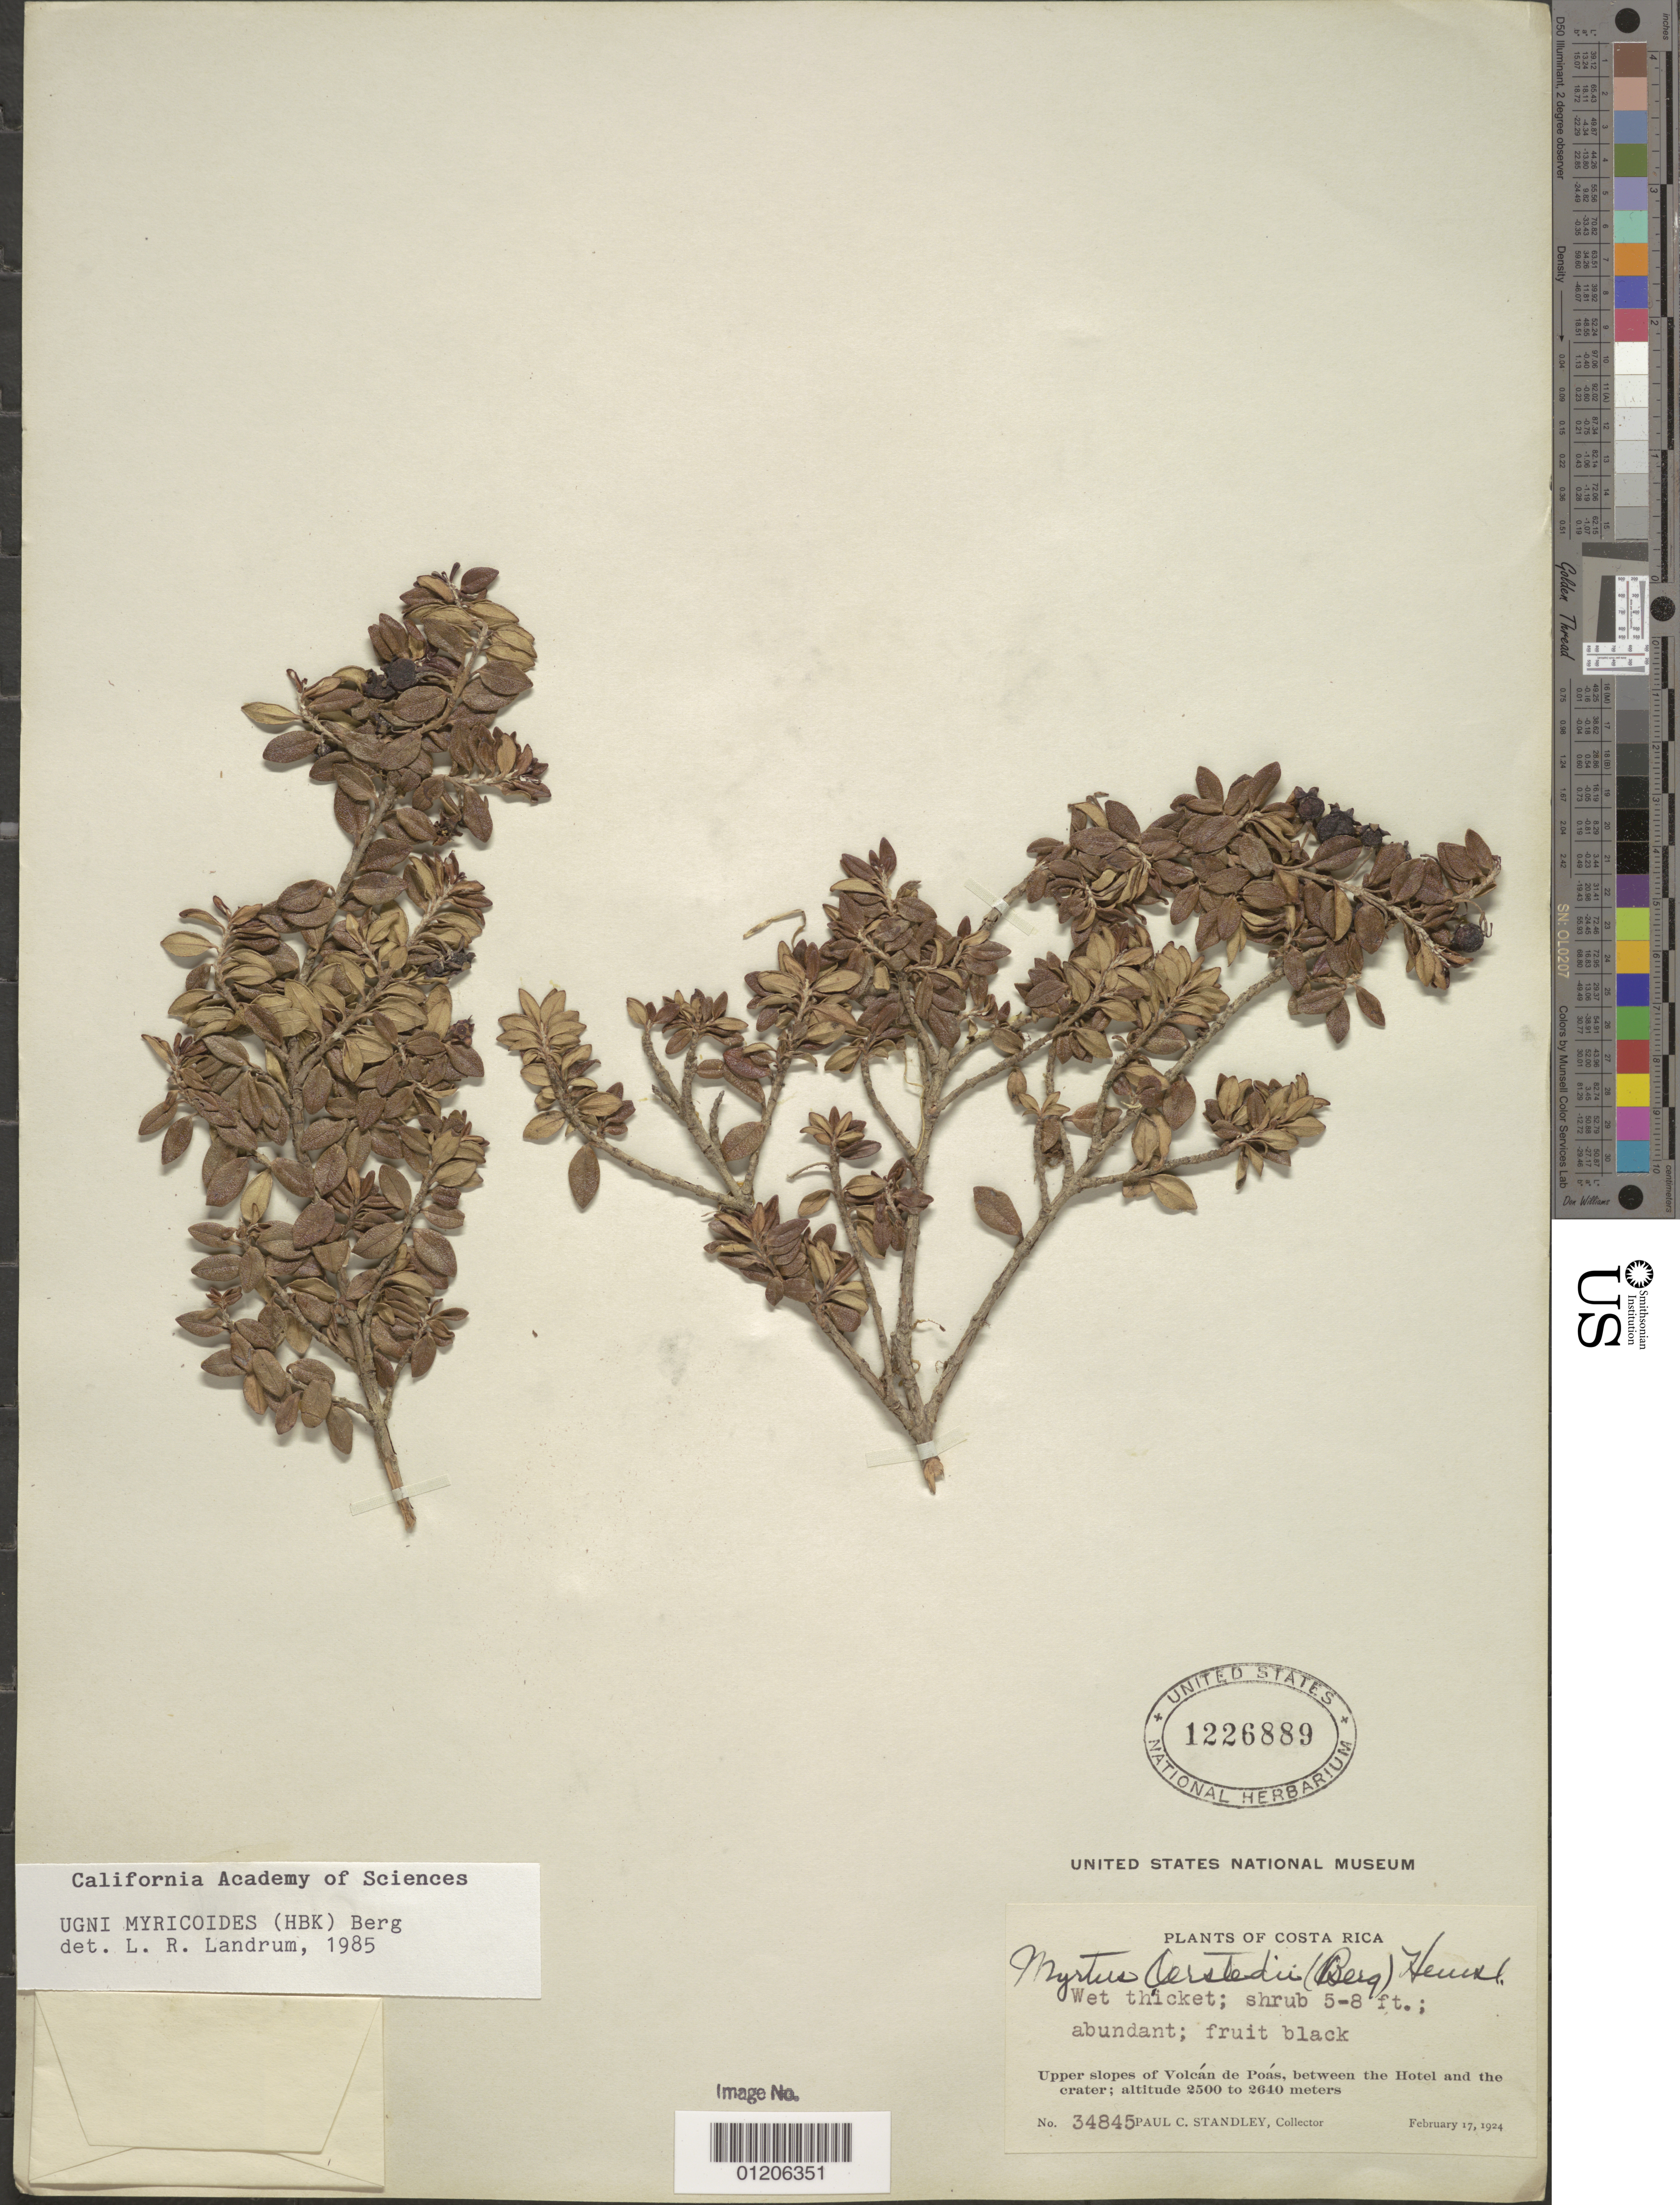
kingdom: Plantae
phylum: Tracheophyta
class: Magnoliopsida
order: Myrtales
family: Myrtaceae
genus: Ugni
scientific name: Ugni myricoides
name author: (Kunth) O. Berg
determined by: Landrum, L. R.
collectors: P. C. Standley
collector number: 34845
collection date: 1924-02-17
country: Costa Rica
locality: Upper slopes of Volcan de Poas, between the Hotel and the crater.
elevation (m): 2500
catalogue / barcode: US 1226889